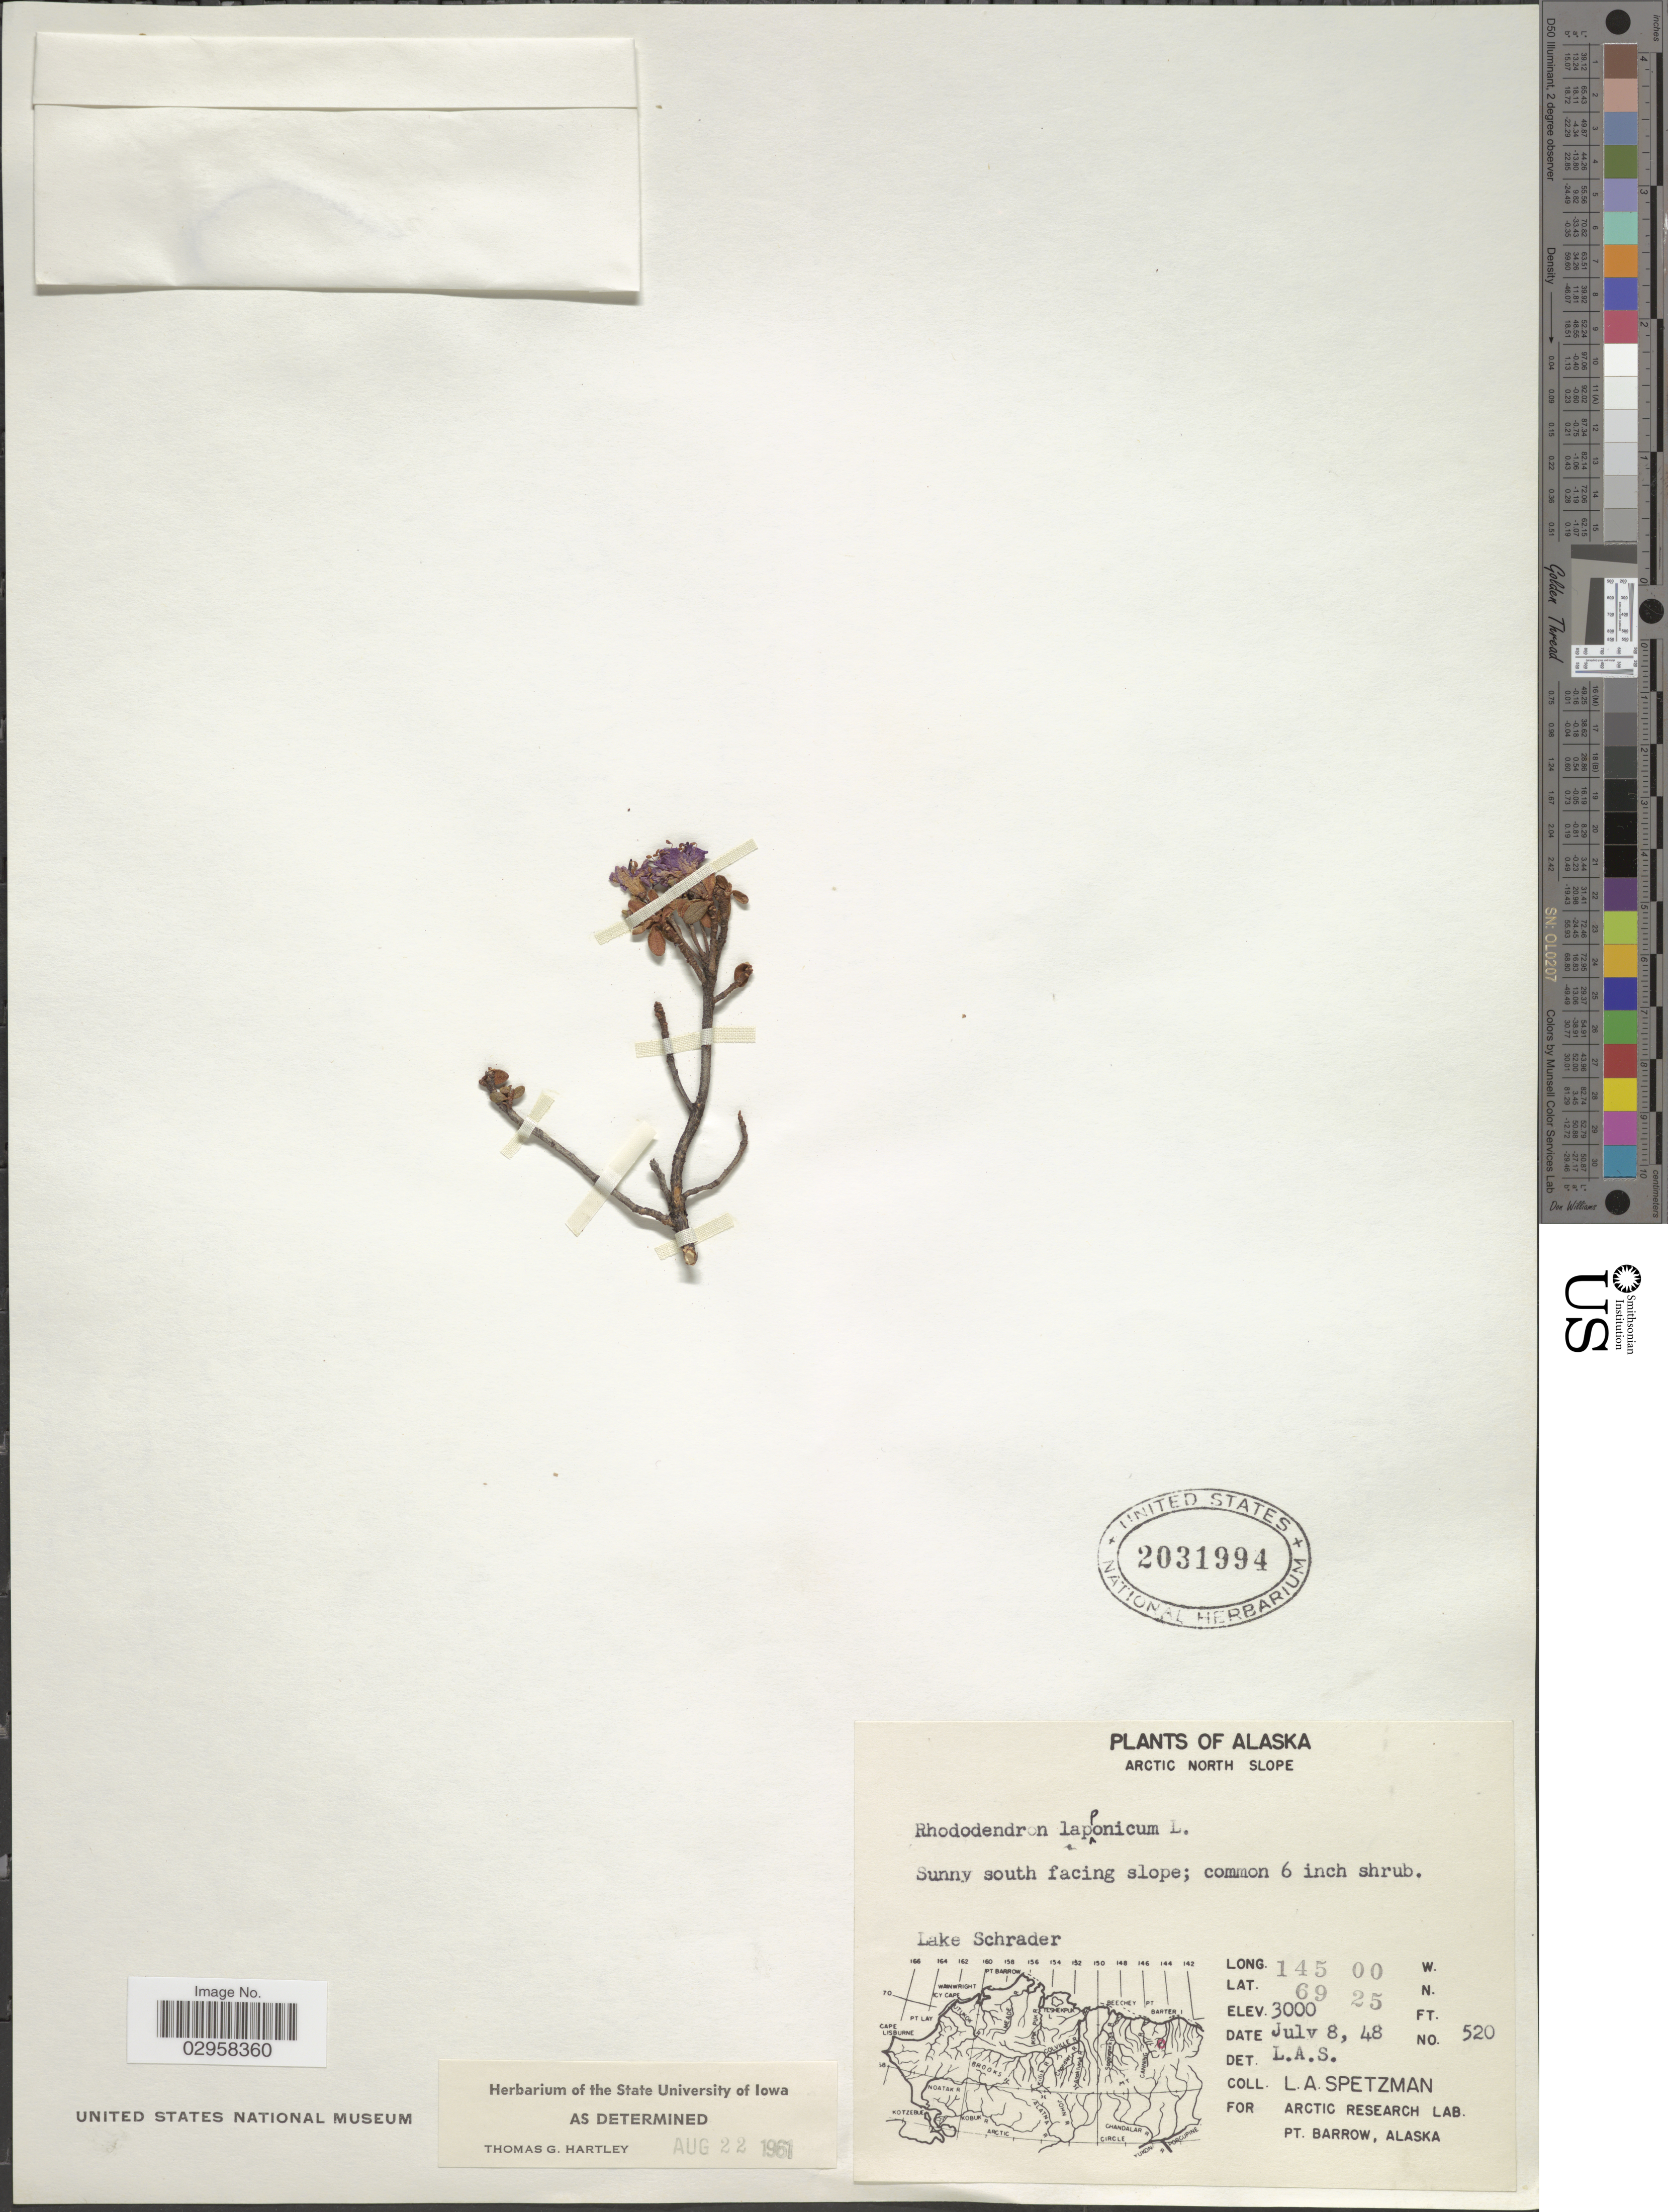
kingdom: Plantae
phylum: Tracheophyta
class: Magnoliopsida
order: Ericales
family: Ericaceae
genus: Rhododendron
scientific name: Rhododendron lapponicum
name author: (L.) Wahlenb.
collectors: L. Spetzman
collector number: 520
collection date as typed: Transcribed d/m/y: 8/7/48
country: United States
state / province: Alaska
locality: Arctic North Slope. Sunny south facing slope. Lake Schrader.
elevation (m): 914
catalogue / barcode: US 2031994